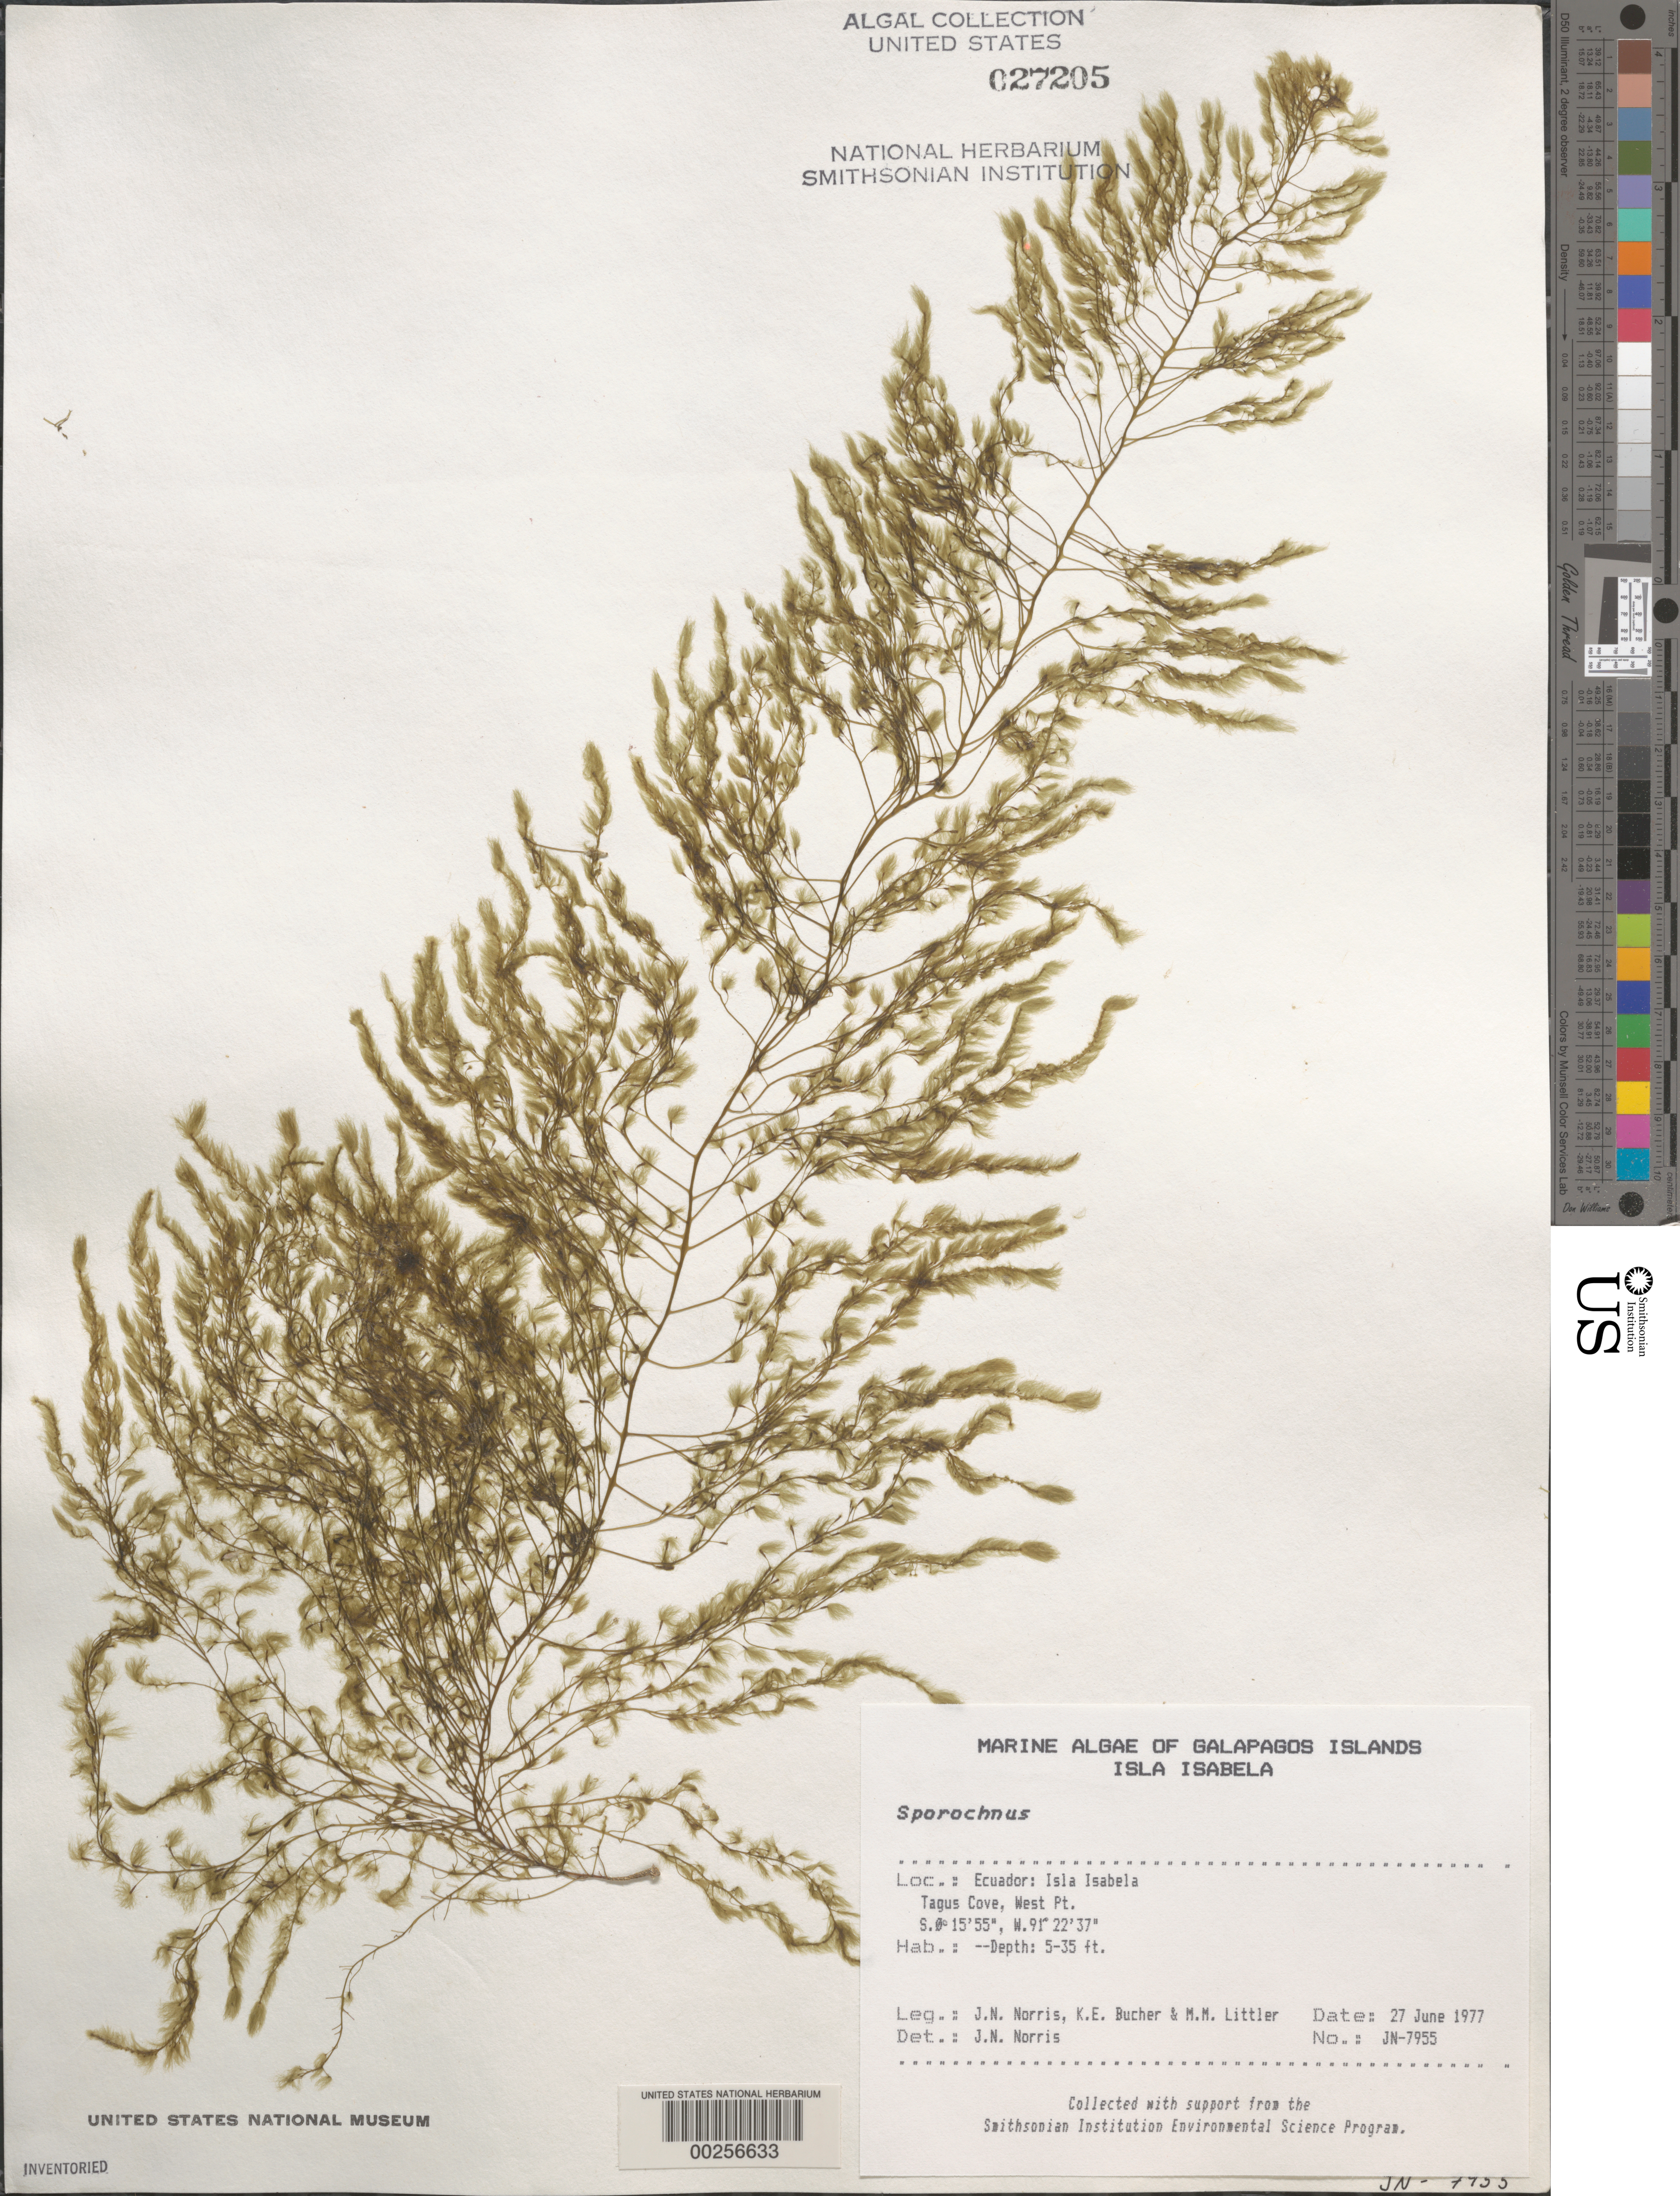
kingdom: Chromista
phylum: Ochrophyta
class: Phaeophyceae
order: Sporochnales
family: Sporochnaceae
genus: Sporochnus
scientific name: Sporochnus sp.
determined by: Norris, James N.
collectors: J. N. Norris, K. E. Bucher & M. M. Littler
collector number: JN-7955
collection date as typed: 27 Jun 1977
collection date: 1977-06-27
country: Ecuador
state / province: Colón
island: Isabela [Albemarle]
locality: Tagus Cove, West Point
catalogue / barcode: US 27205